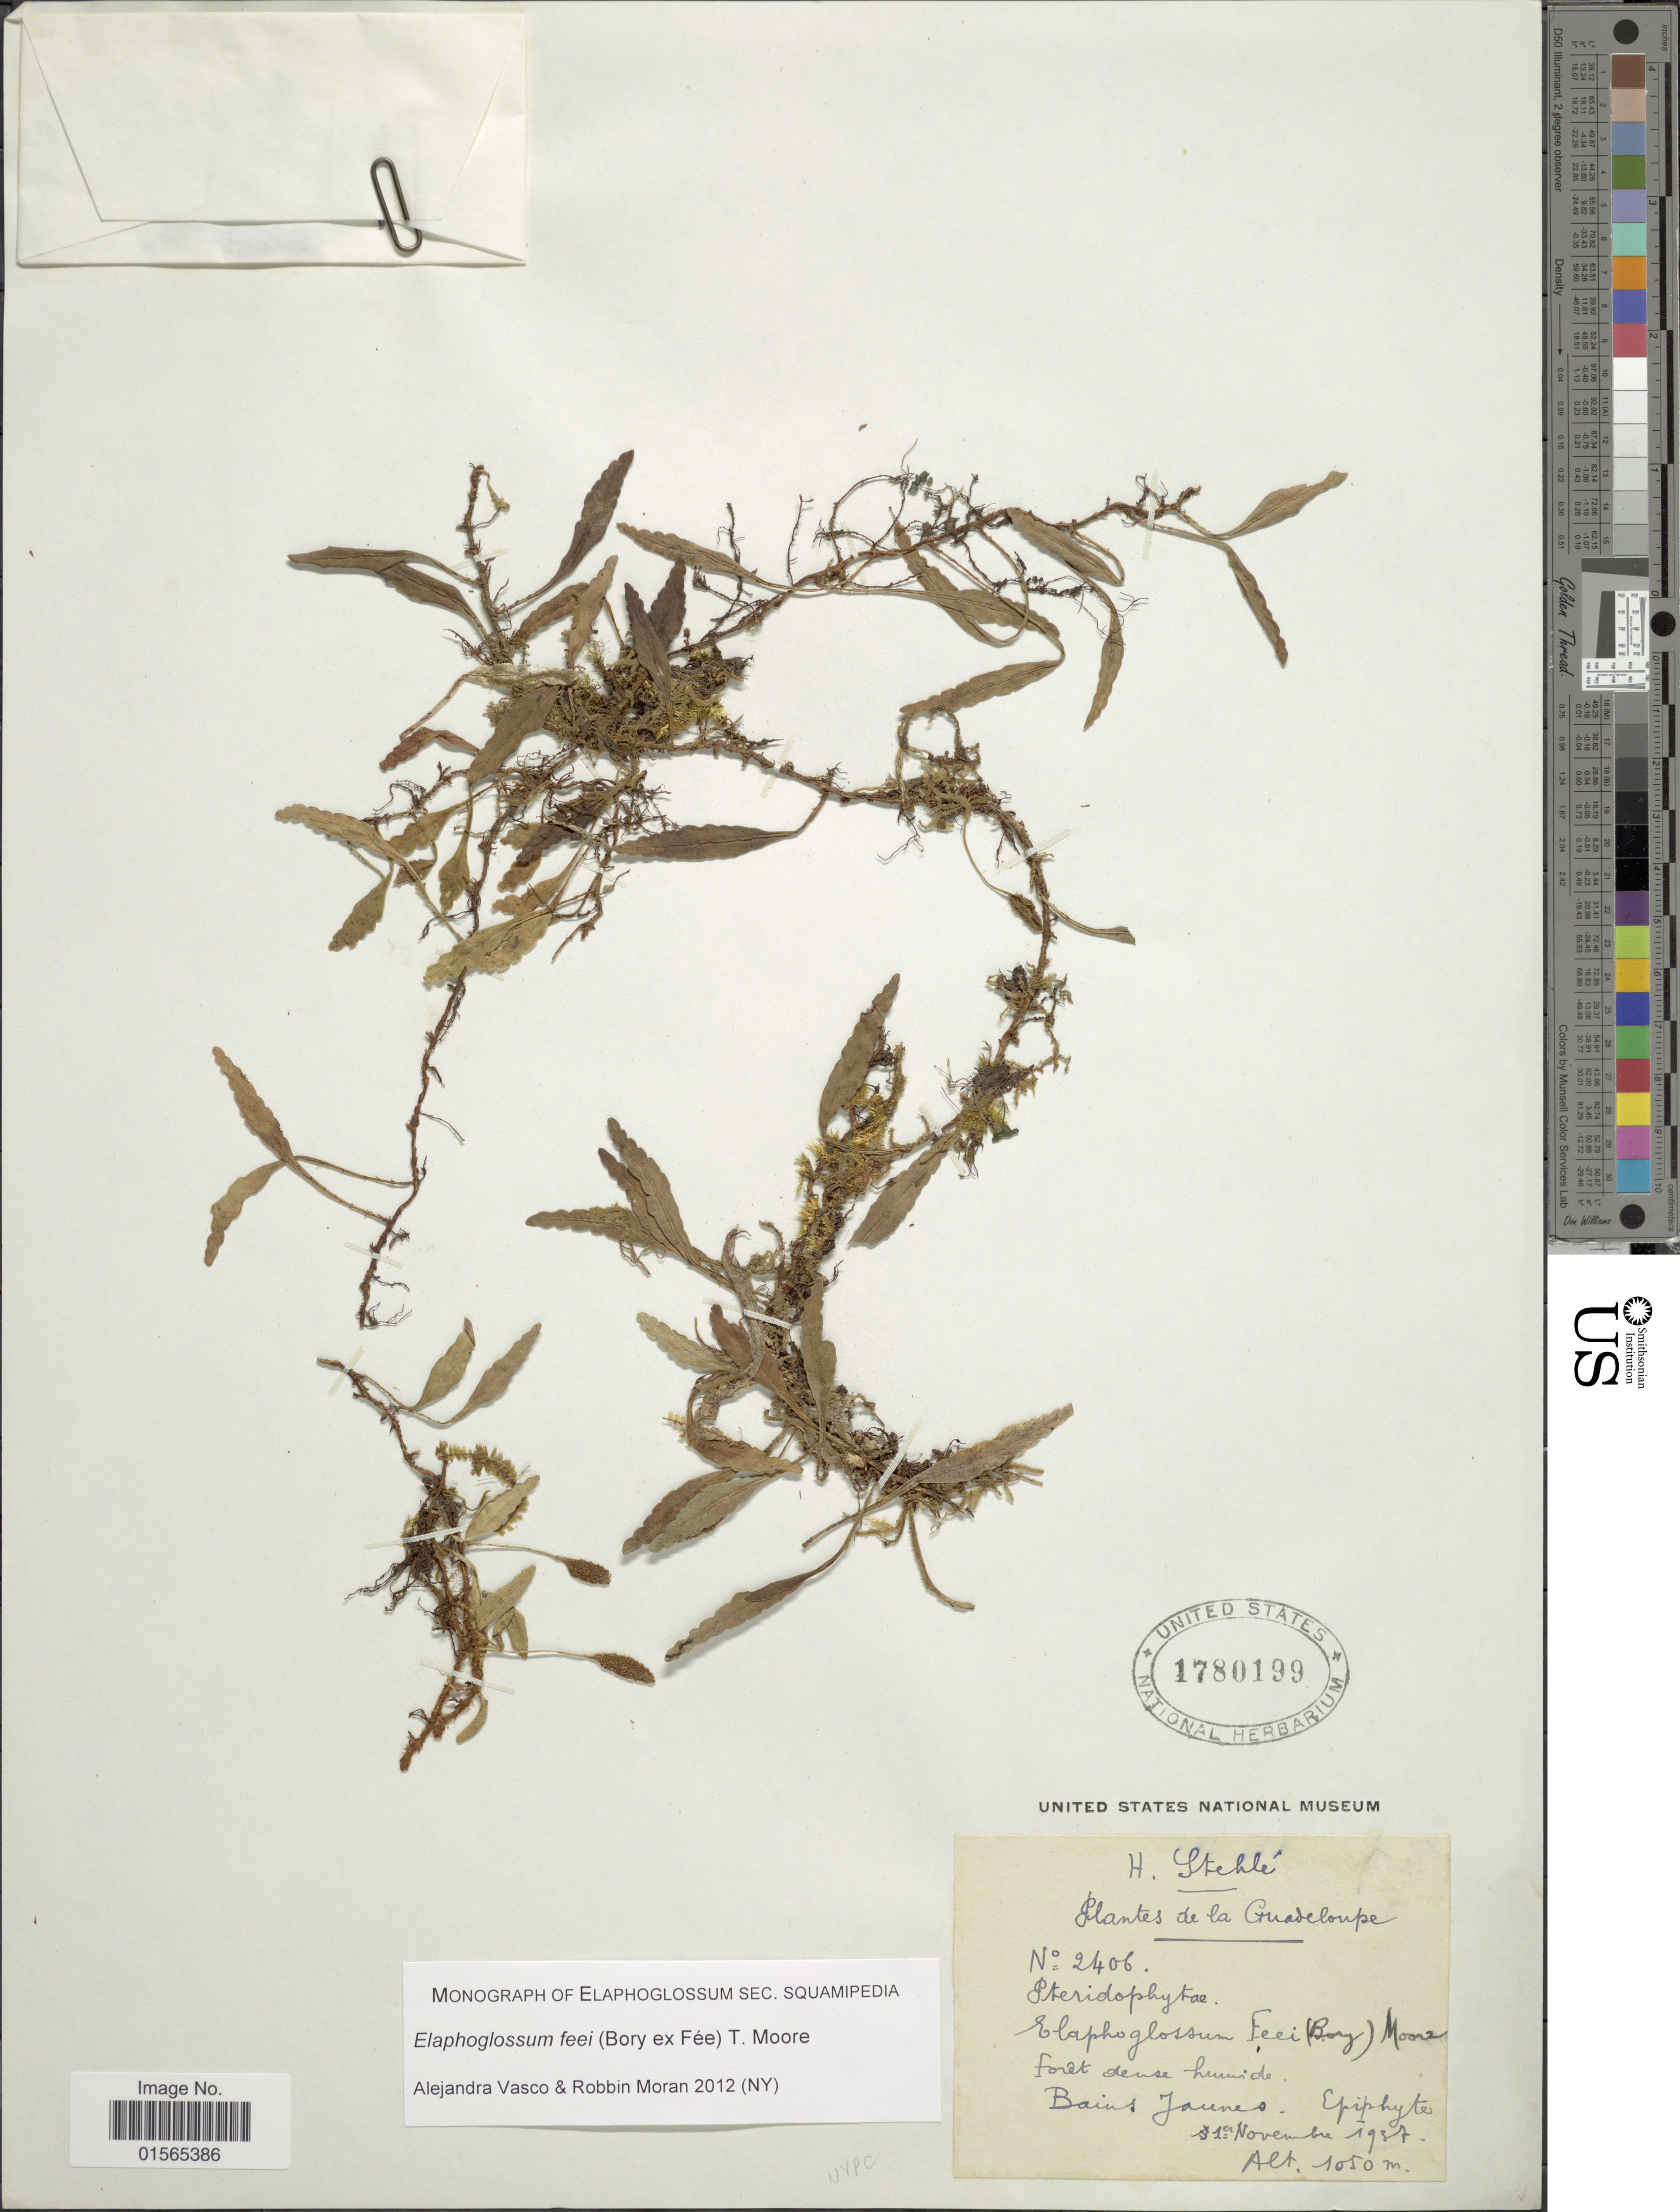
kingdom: Plantae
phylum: Tracheophyta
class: Polypodiopsida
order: Polypodiales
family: Dryopteridaceae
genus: Elaphoglossum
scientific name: Elaphoglossum feei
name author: (Bory ex Fée) T. Moore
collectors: H. Stehlé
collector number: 2406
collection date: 1927-11-01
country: Guadeloupe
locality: Bains Jaunes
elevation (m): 1050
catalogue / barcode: US 1780199